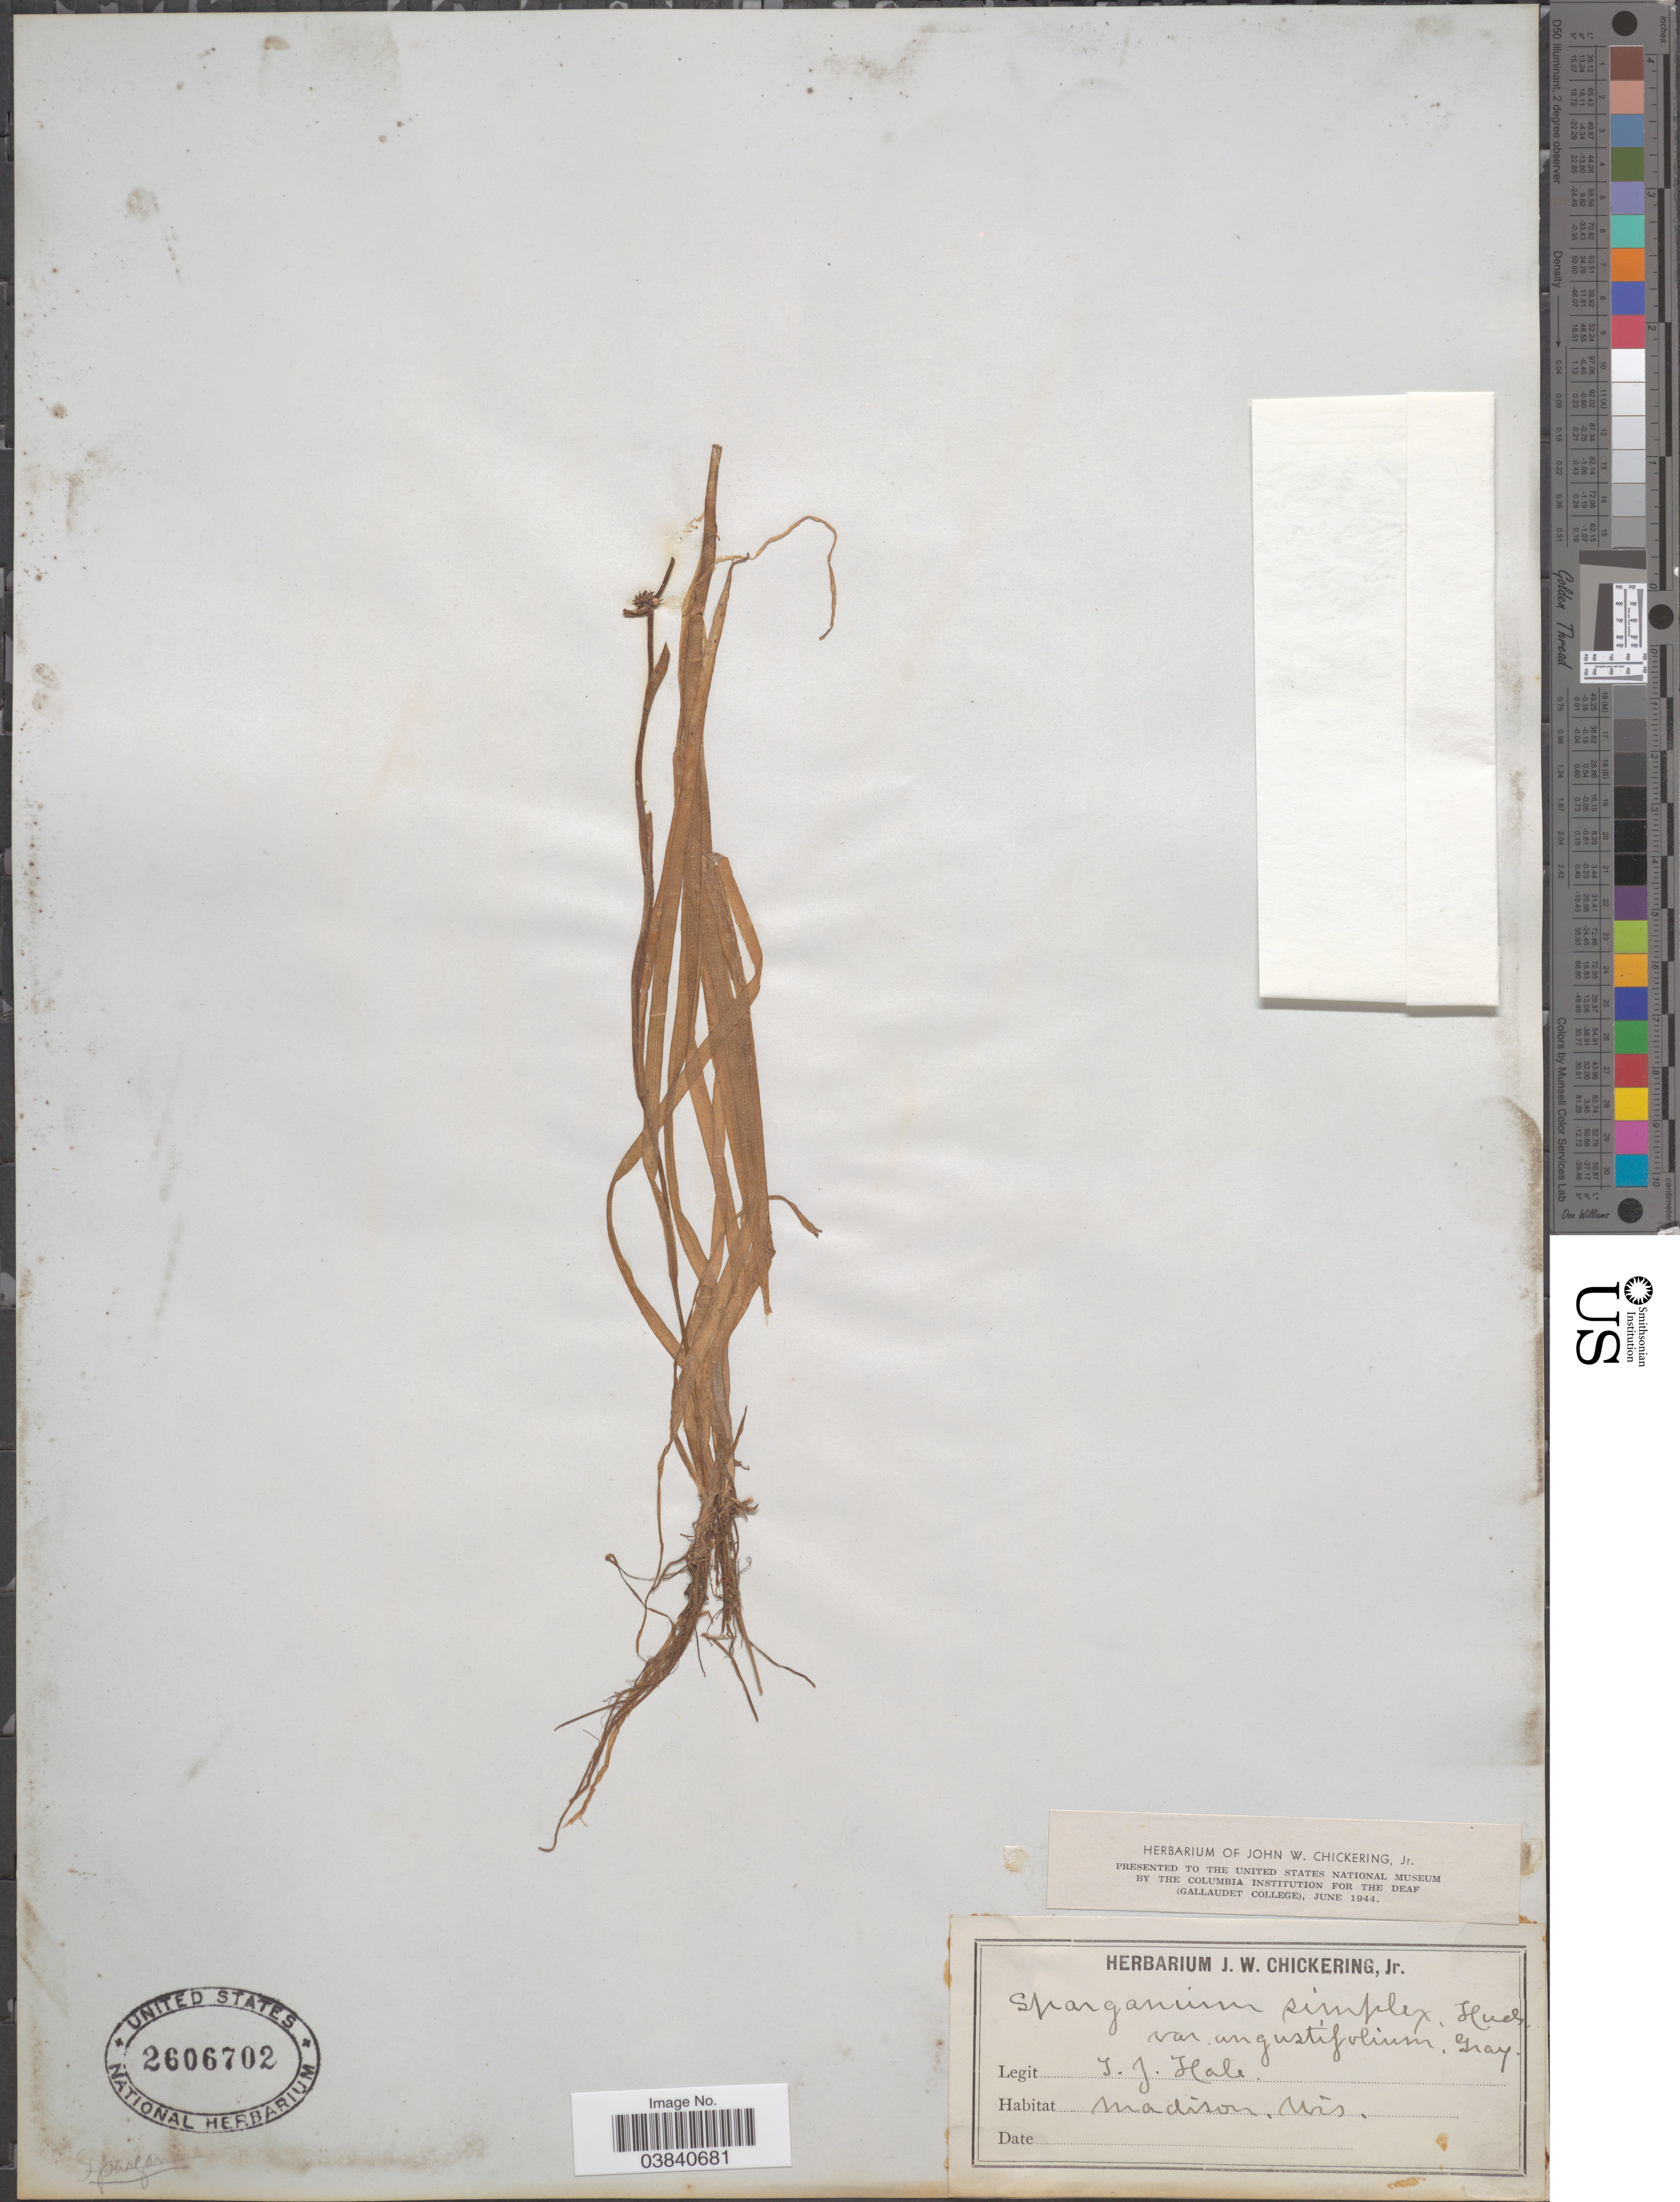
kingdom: Plantae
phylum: Tracheophyta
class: Liliopsida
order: Poales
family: Typhaceae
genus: Sparganium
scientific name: Sparganium simplex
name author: Huds.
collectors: T. Hale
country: United States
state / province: Wisconsin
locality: Madison.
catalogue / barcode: US 2606702